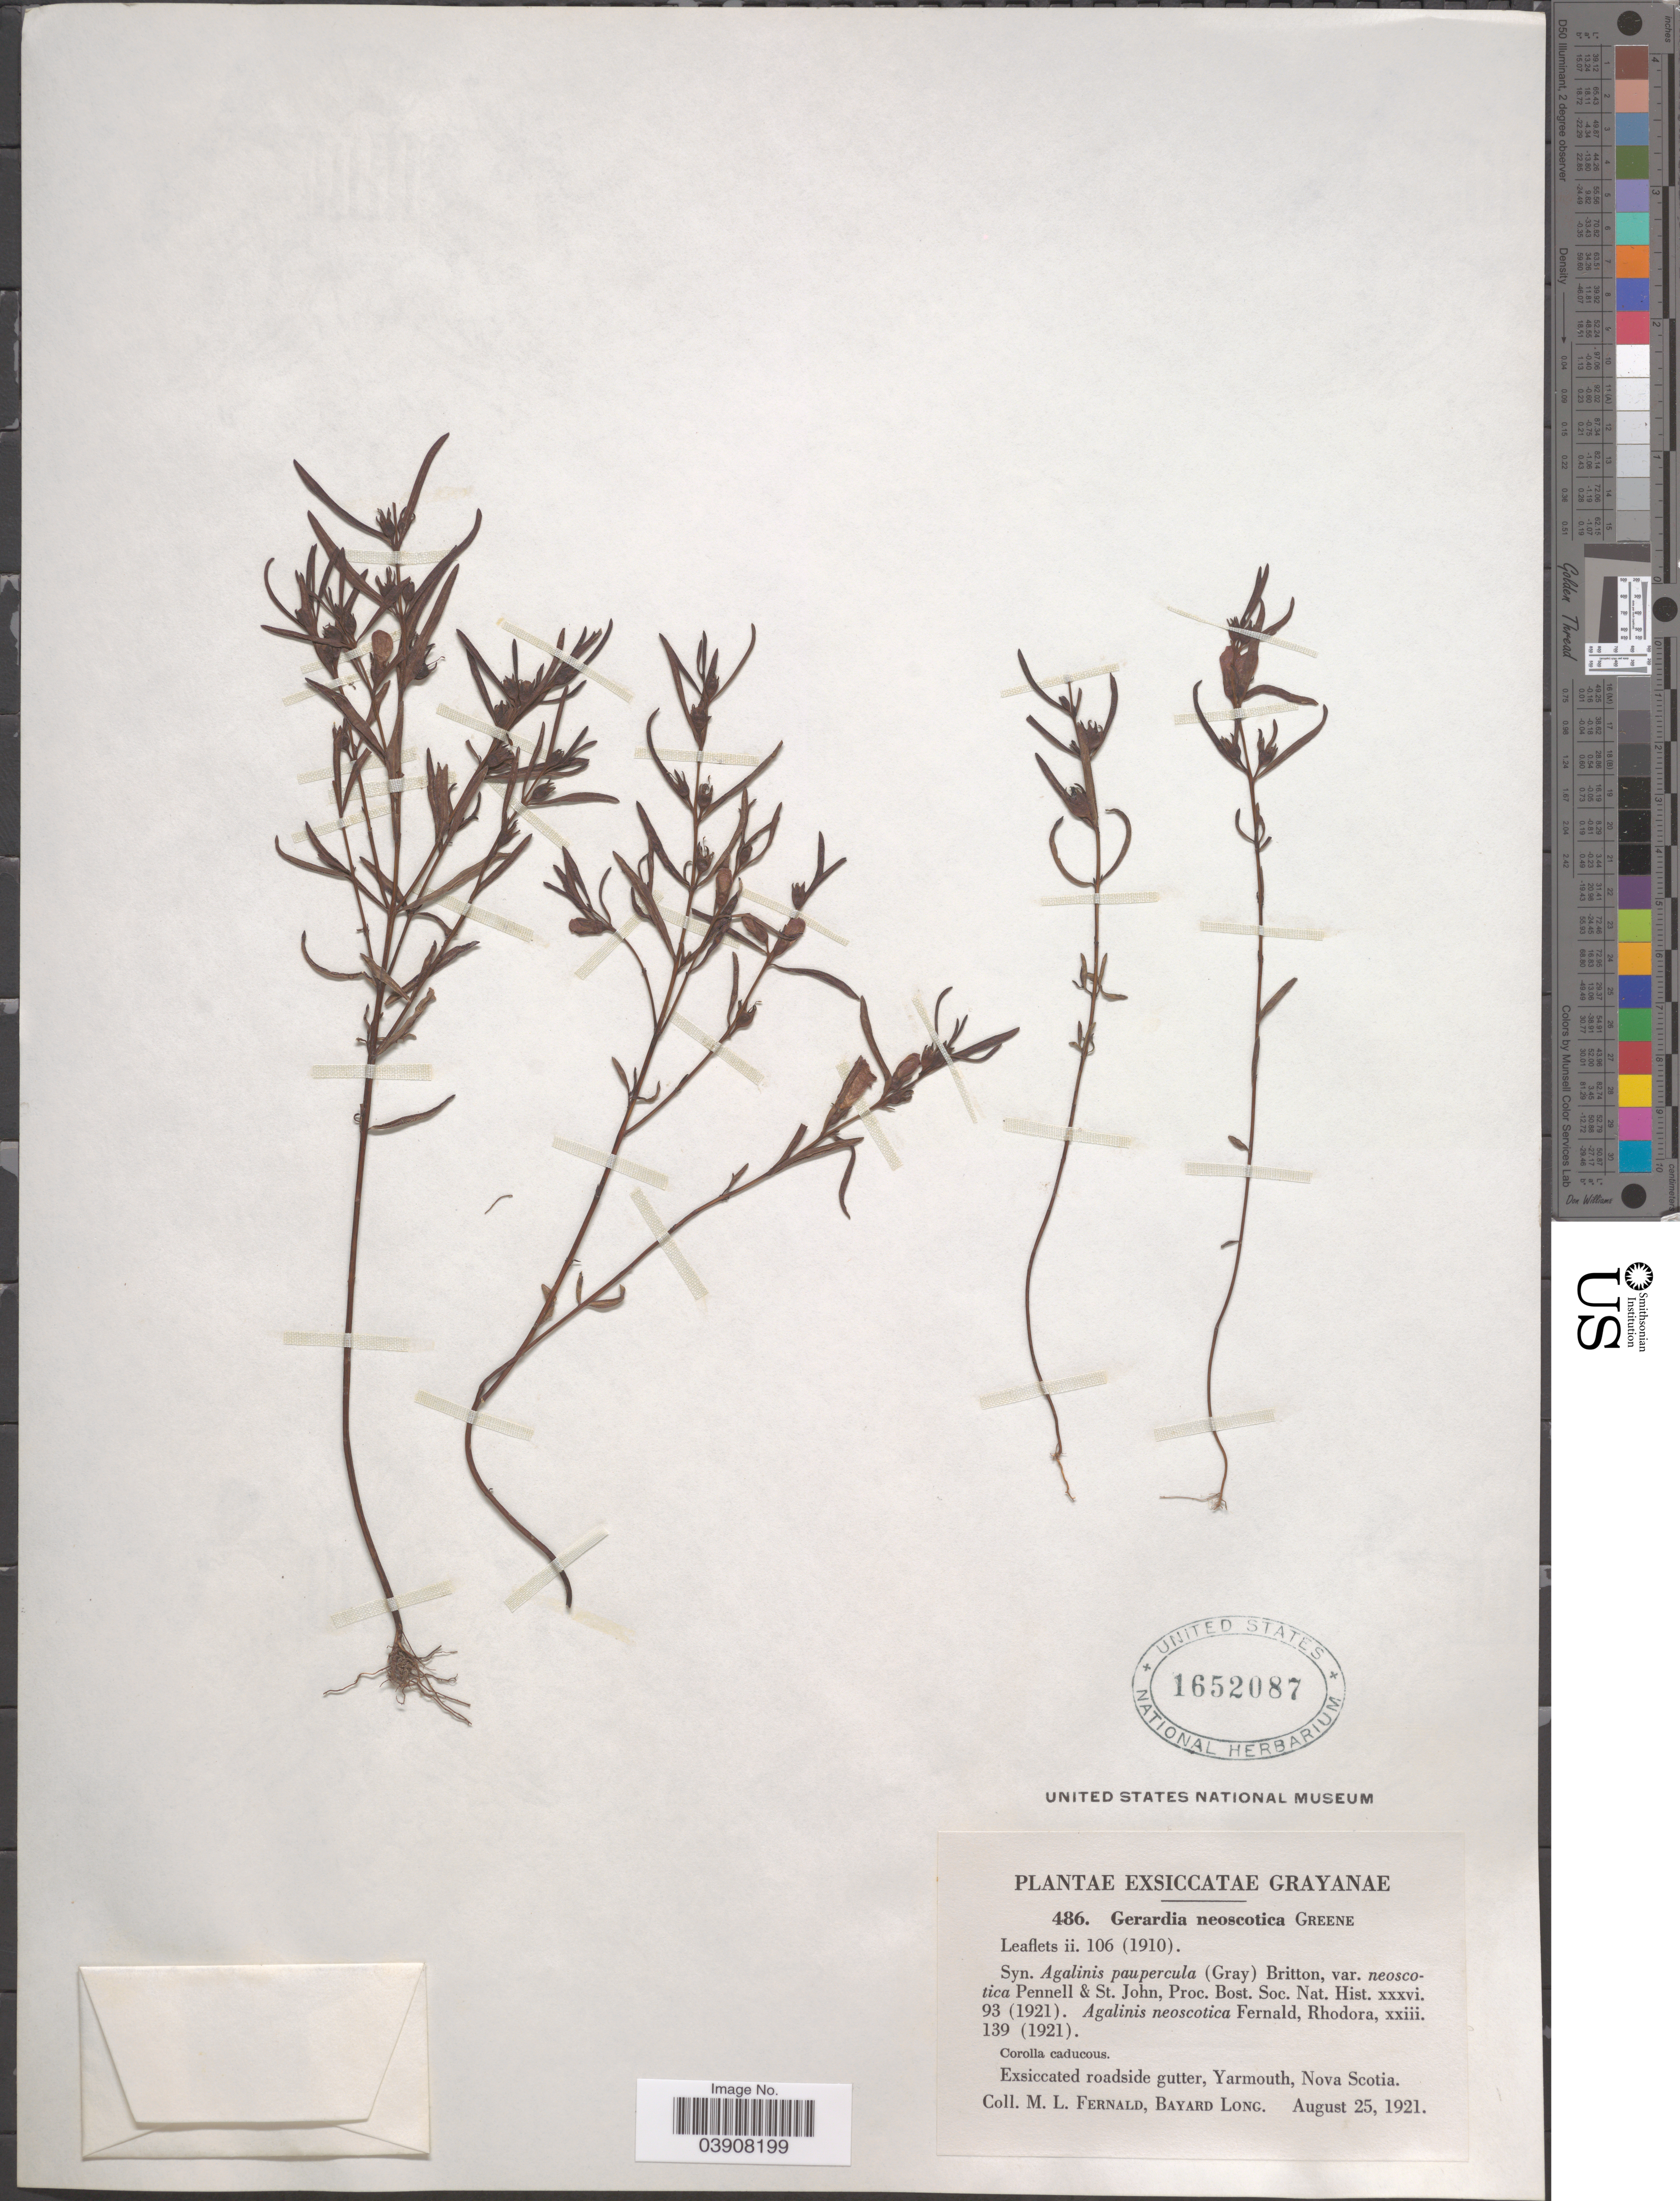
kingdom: Plantae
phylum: Tracheophyta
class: Magnoliopsida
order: Lamiales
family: Orobanchaceae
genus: Agalinis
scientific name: Agalinis neoscotica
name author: (Greene) Fernald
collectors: M. L. Fernald & B. Long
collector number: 486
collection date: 1921-08-25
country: Canada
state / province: Nova Scotia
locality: Exsiccated roadside gutter, Yarmouth.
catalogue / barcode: US 1652087